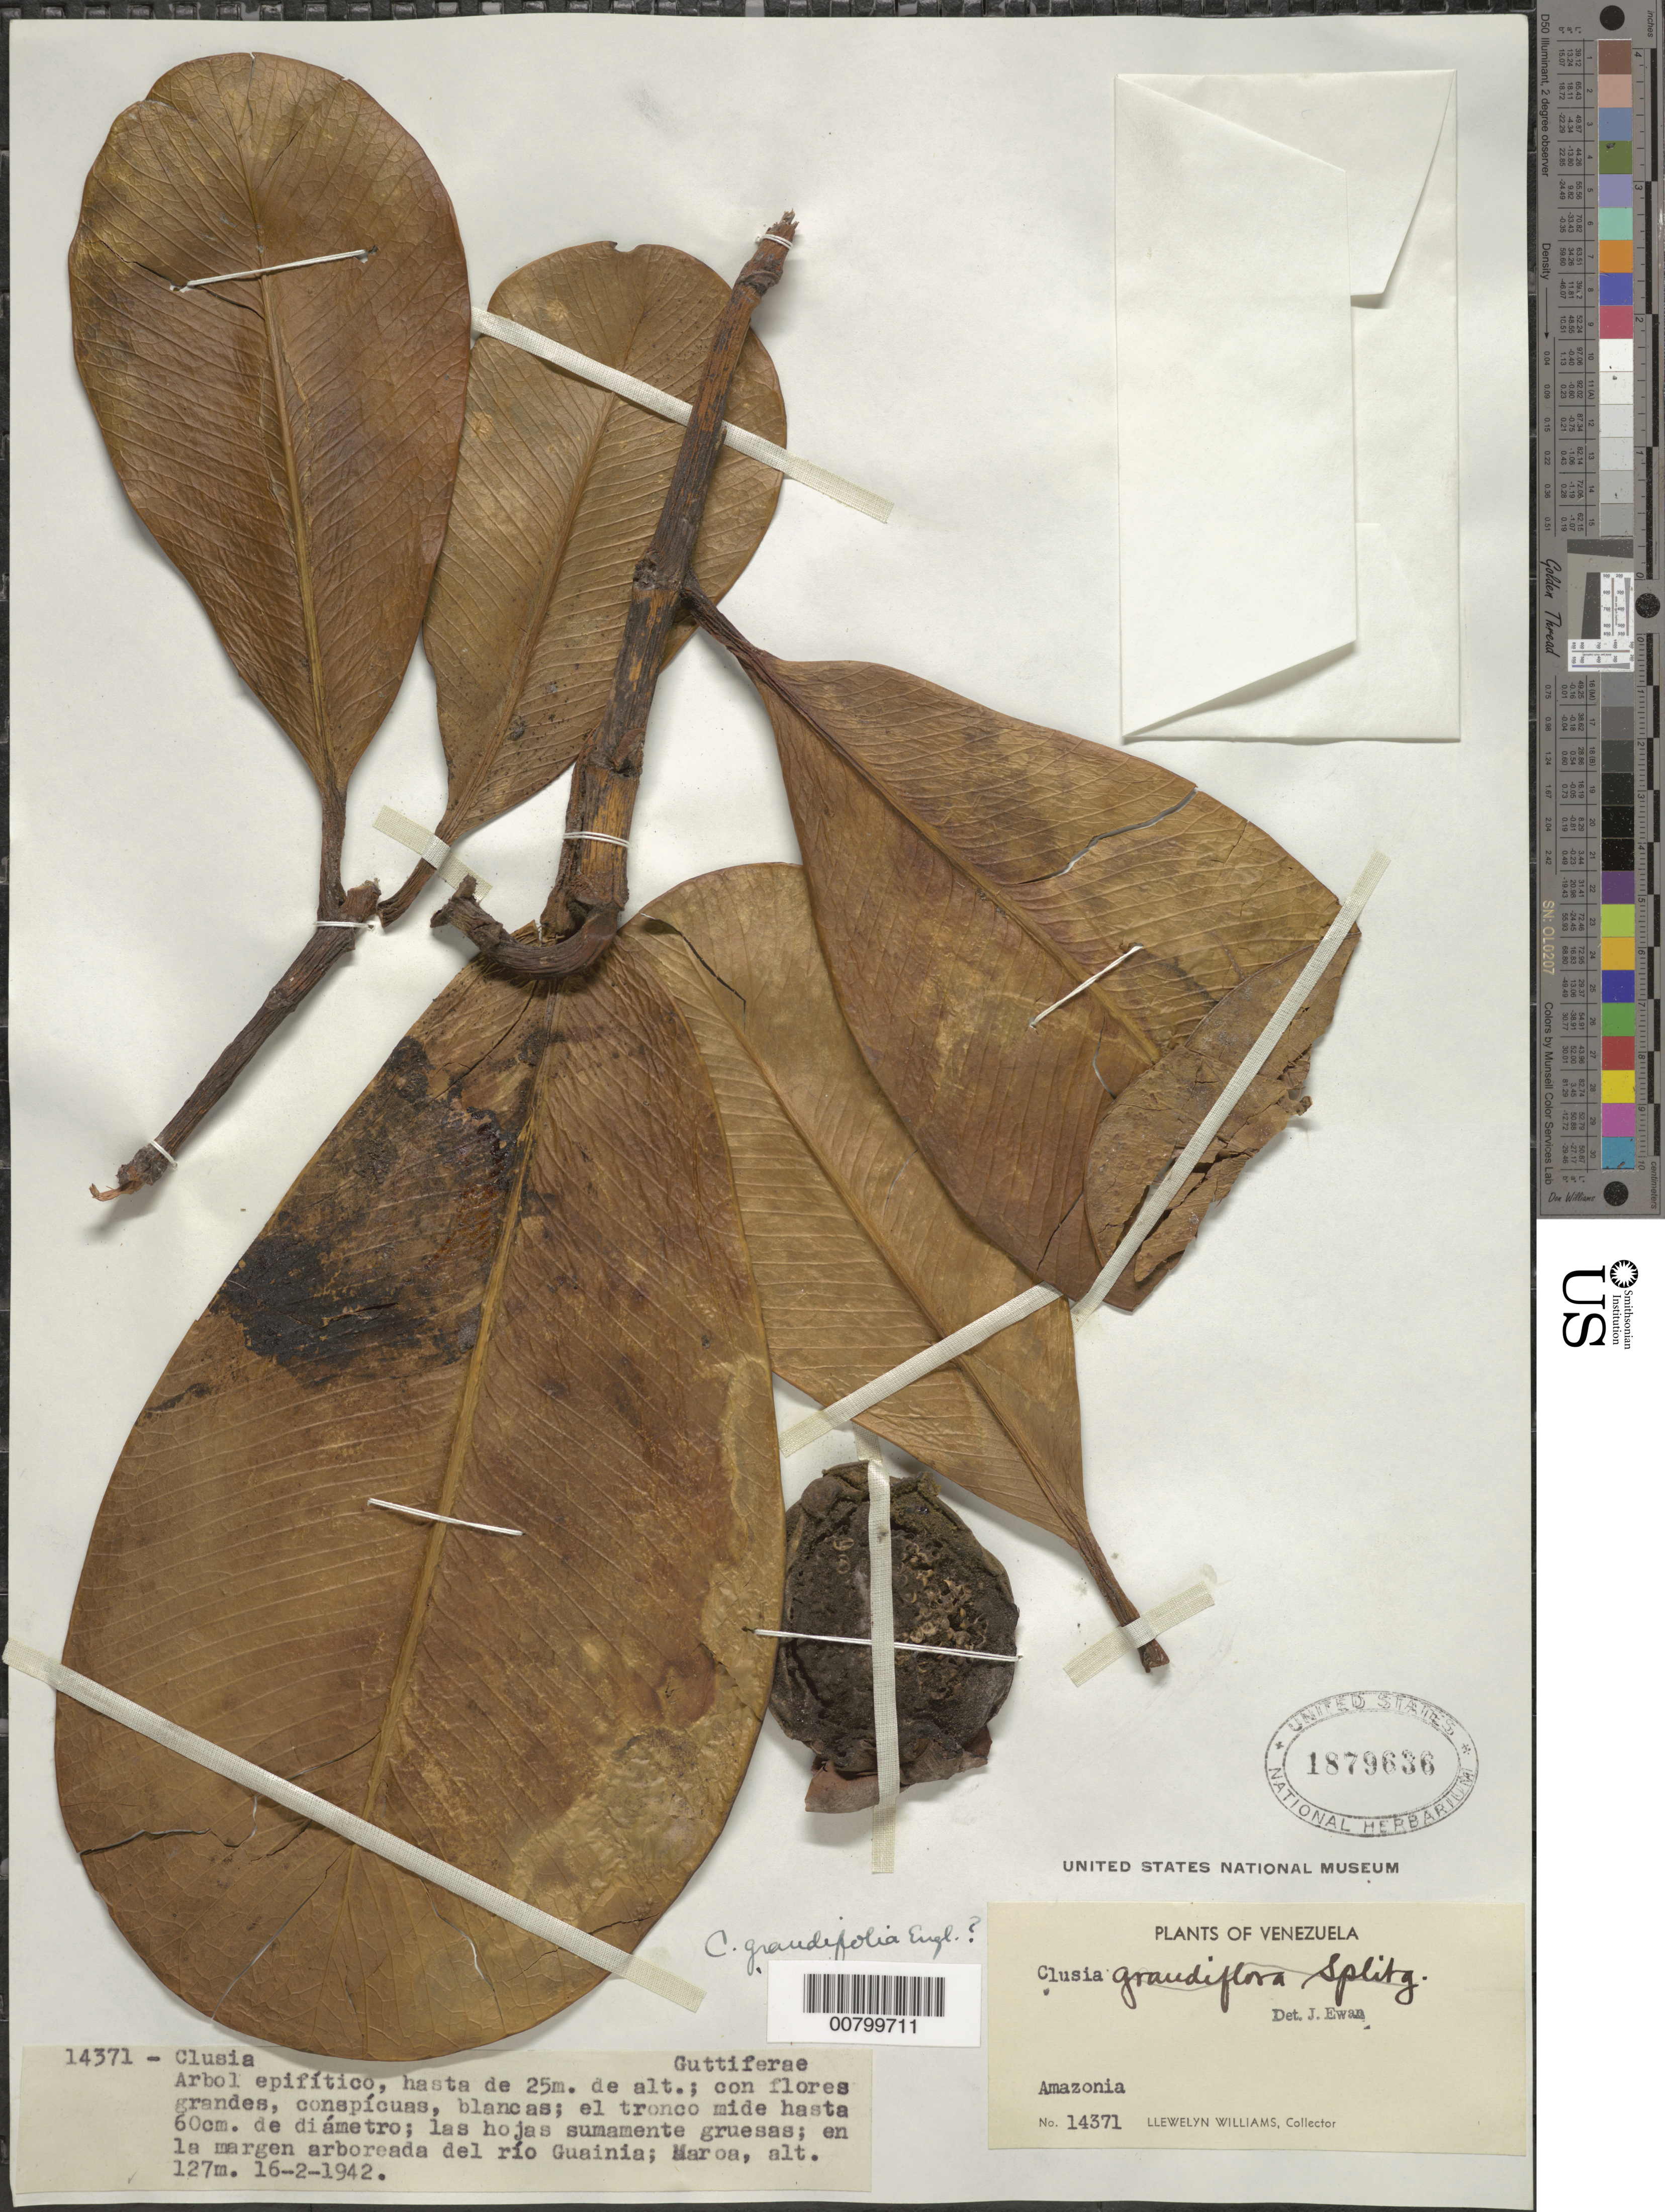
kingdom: Plantae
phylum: Tracheophyta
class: Magnoliopsida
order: Malpighiales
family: Clusiaceae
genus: Clusia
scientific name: Clusia grandifolia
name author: Engl.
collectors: Ll. Williams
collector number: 14371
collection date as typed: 16-Feb-42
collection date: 1942-02-16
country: Venezuela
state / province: Amazonas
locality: Maroa, Río Guainía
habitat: Margen abierta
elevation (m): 127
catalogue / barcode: US 1879636